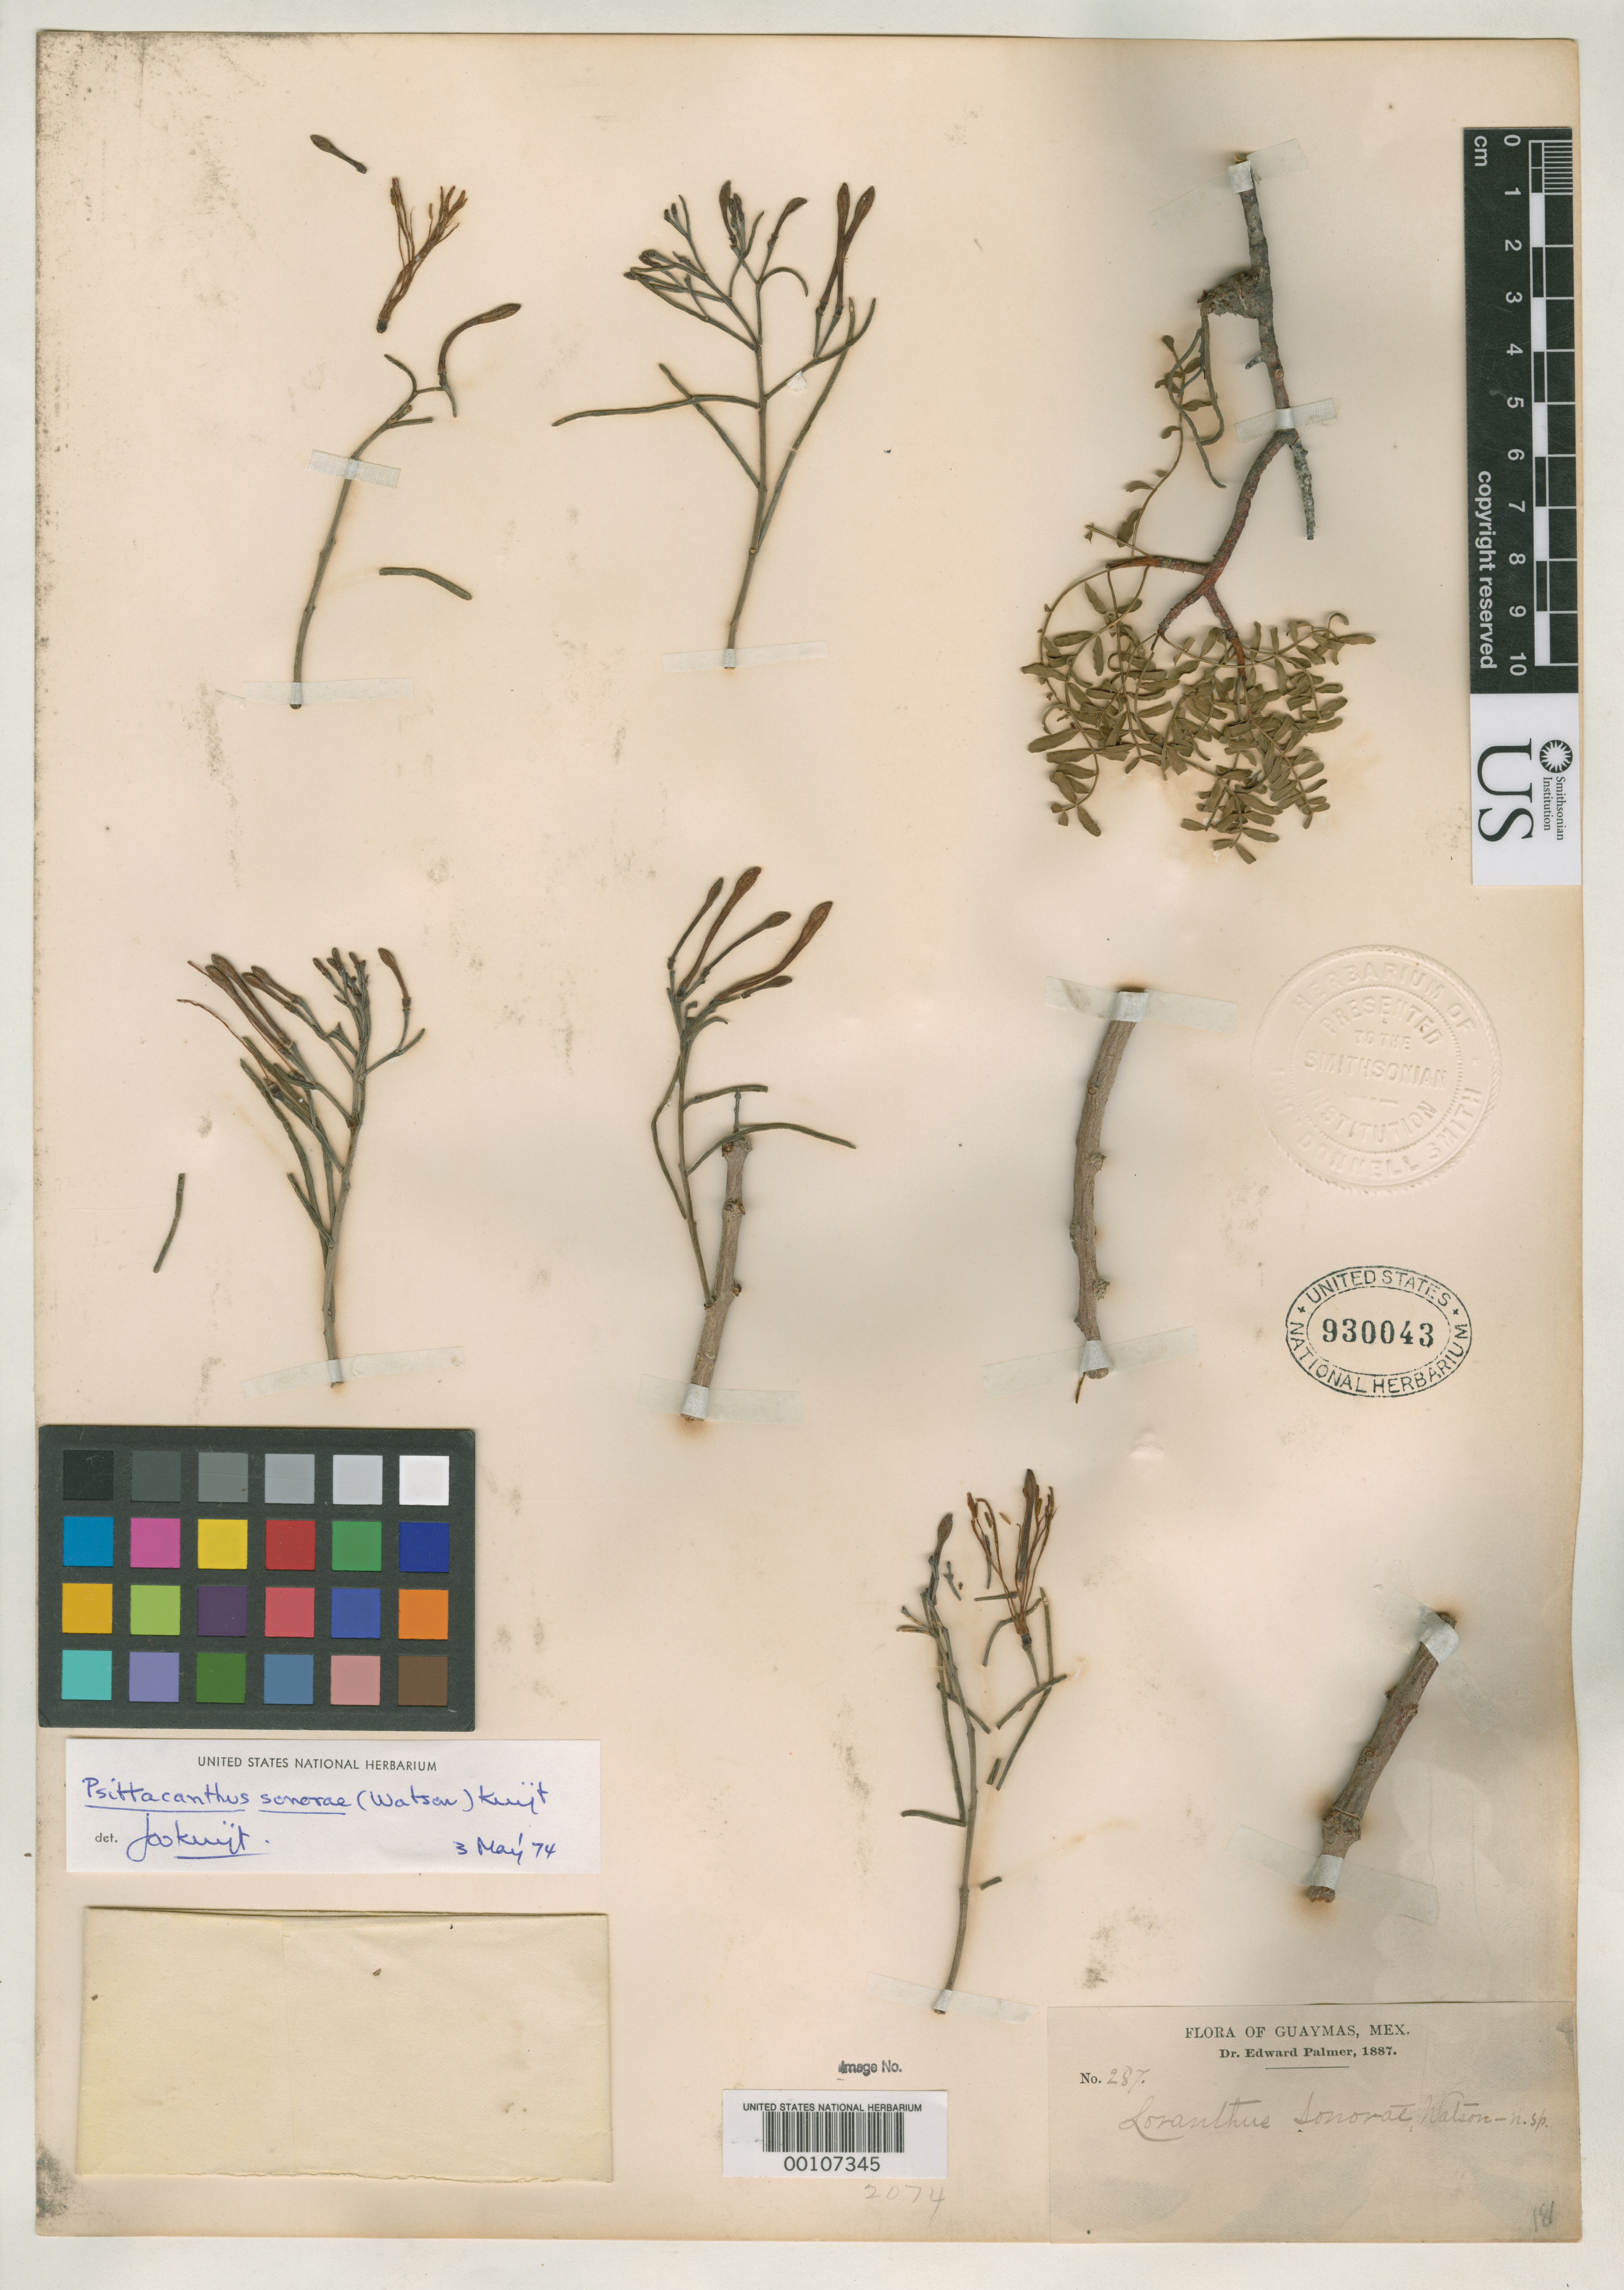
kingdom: Plantae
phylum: Tracheophyta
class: Magnoliopsida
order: Santalales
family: Loranthaceae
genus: Loranthus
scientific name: Loranthus sonorae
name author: S. Watson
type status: Type Collection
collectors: E. Palmer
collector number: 287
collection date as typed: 1887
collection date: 1887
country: Mexico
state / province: Sonora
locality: About Guaymas.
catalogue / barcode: US 930043